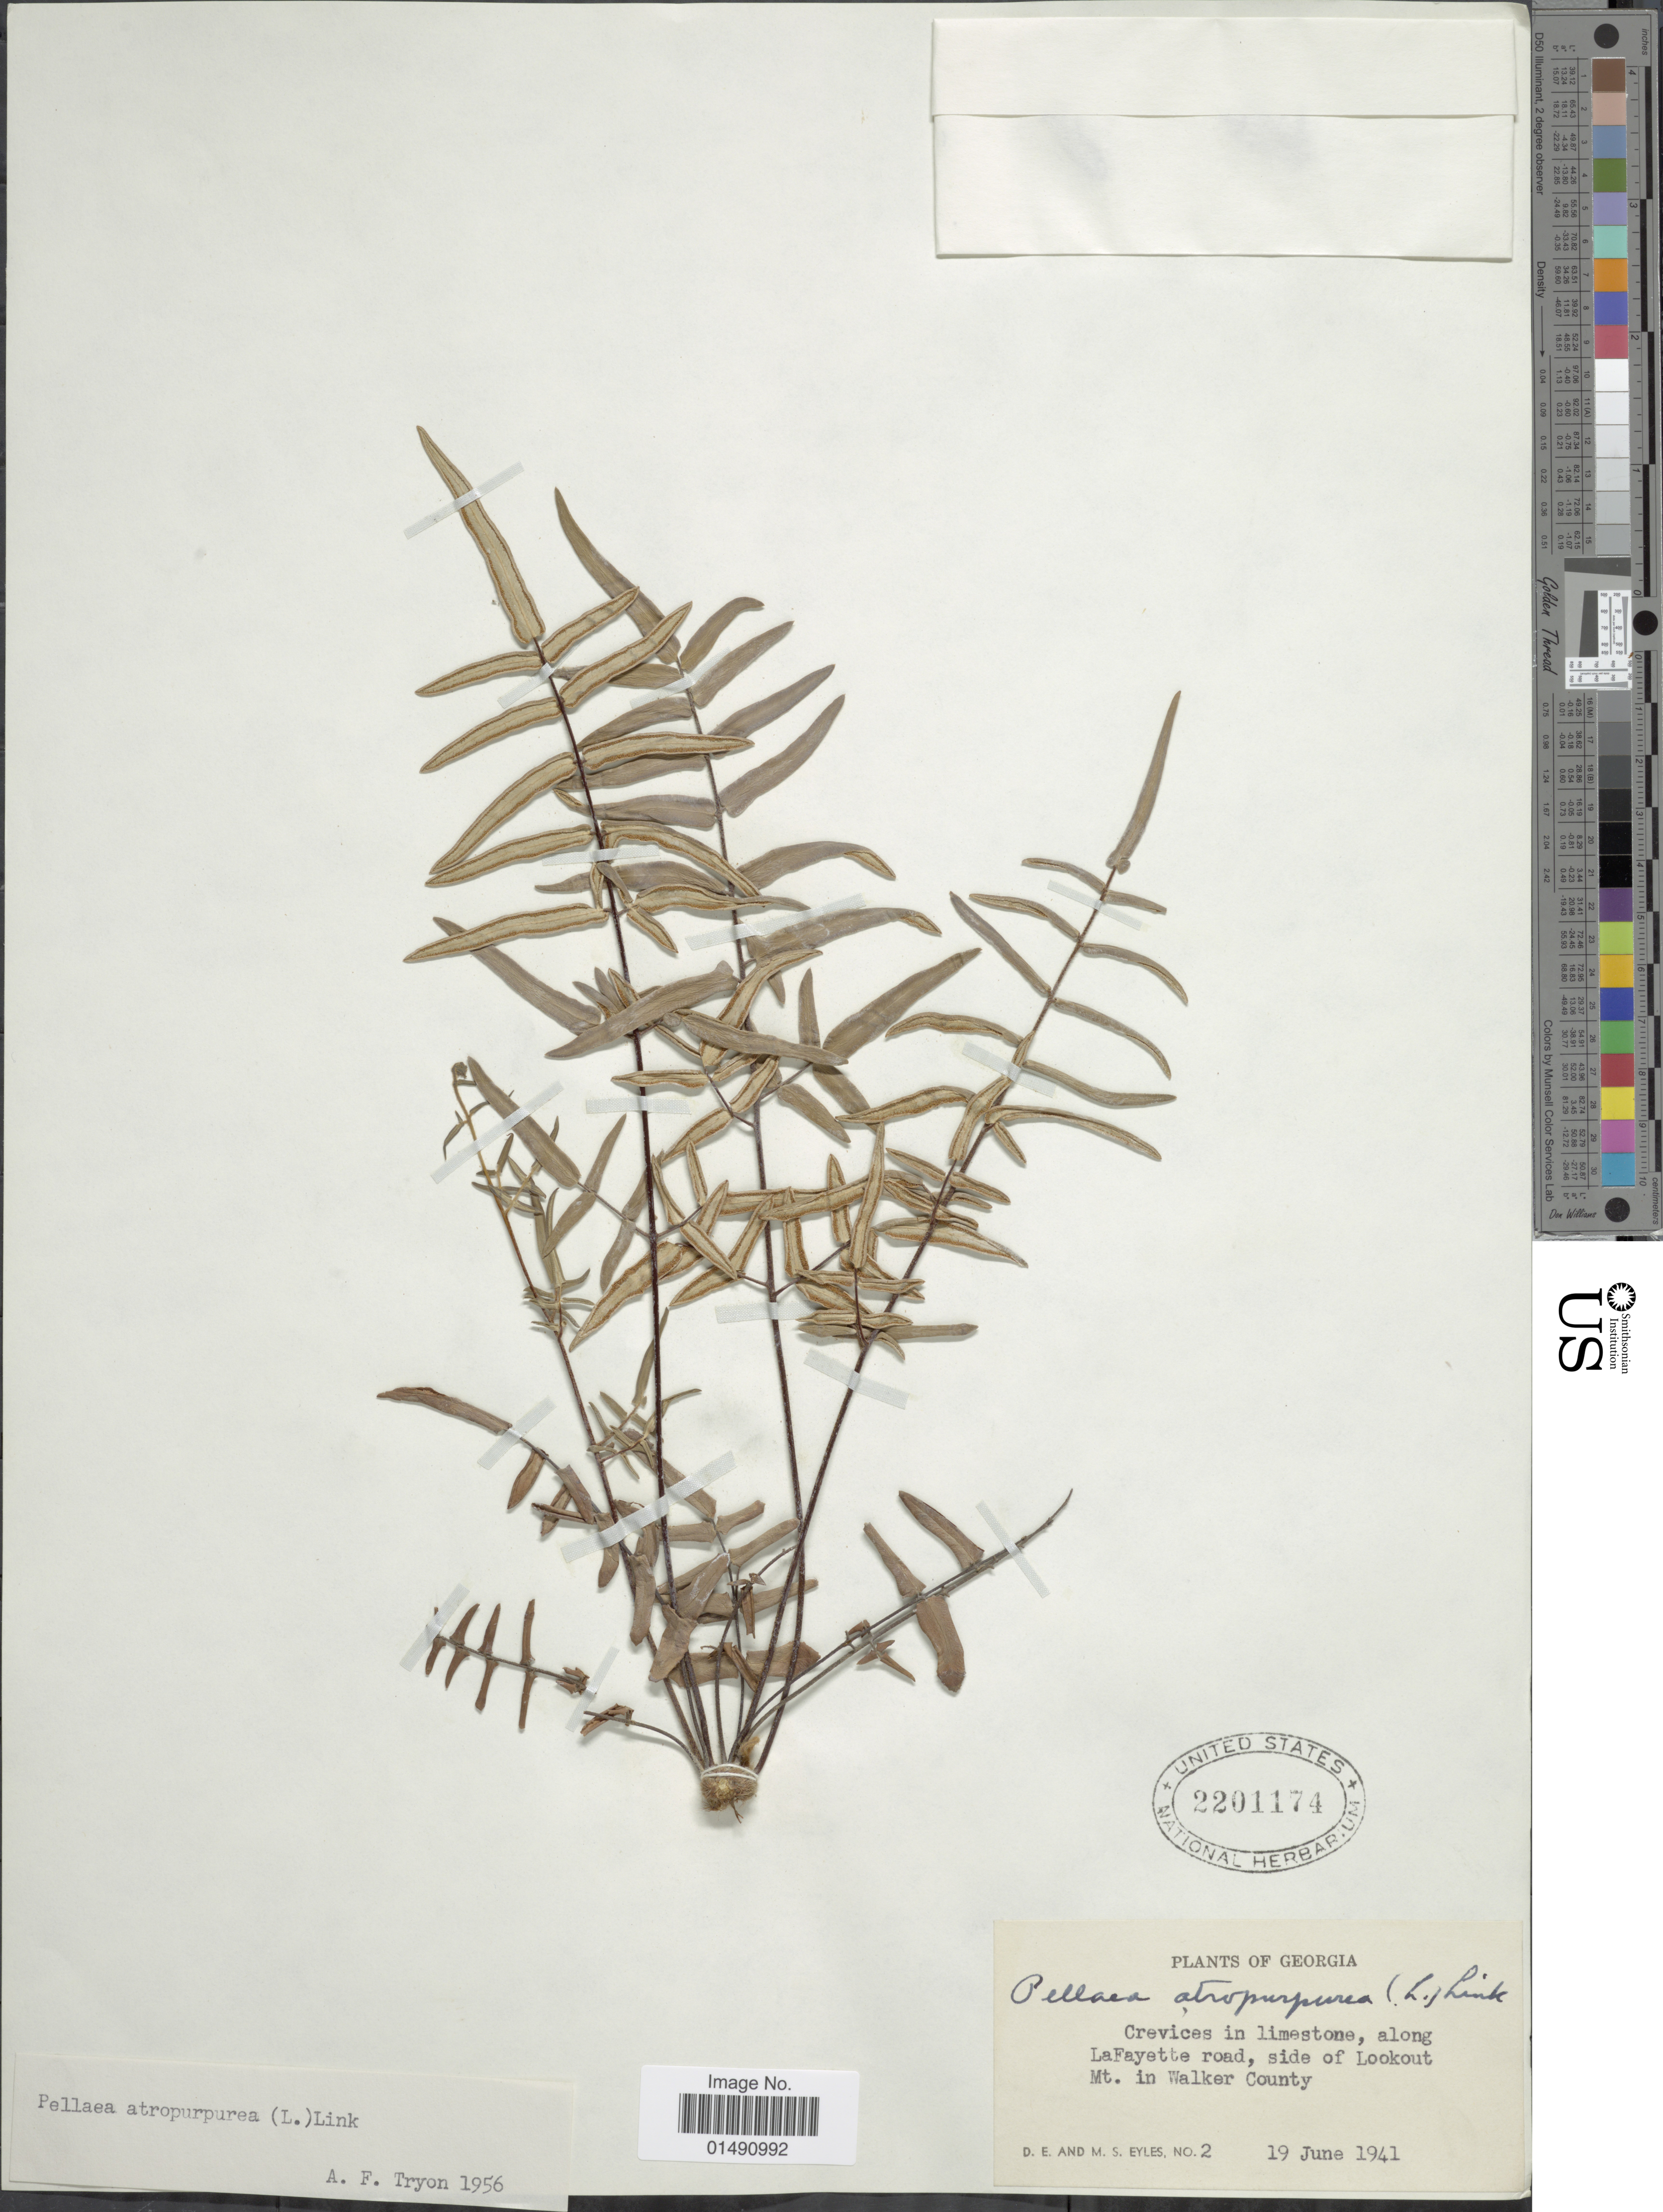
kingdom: Plantae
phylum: Tracheophyta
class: Polypodiopsida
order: Polypodiales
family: Pteridaceae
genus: Pellaea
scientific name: Pellaea atropurpurea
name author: (L.) Link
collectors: D. Eyles & M. Eyles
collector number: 2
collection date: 1941-06-19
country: United States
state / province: Georgia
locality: Crevices in liestone, along LaFayette road, side of Lookout Mt. in Walker County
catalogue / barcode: US 2201174